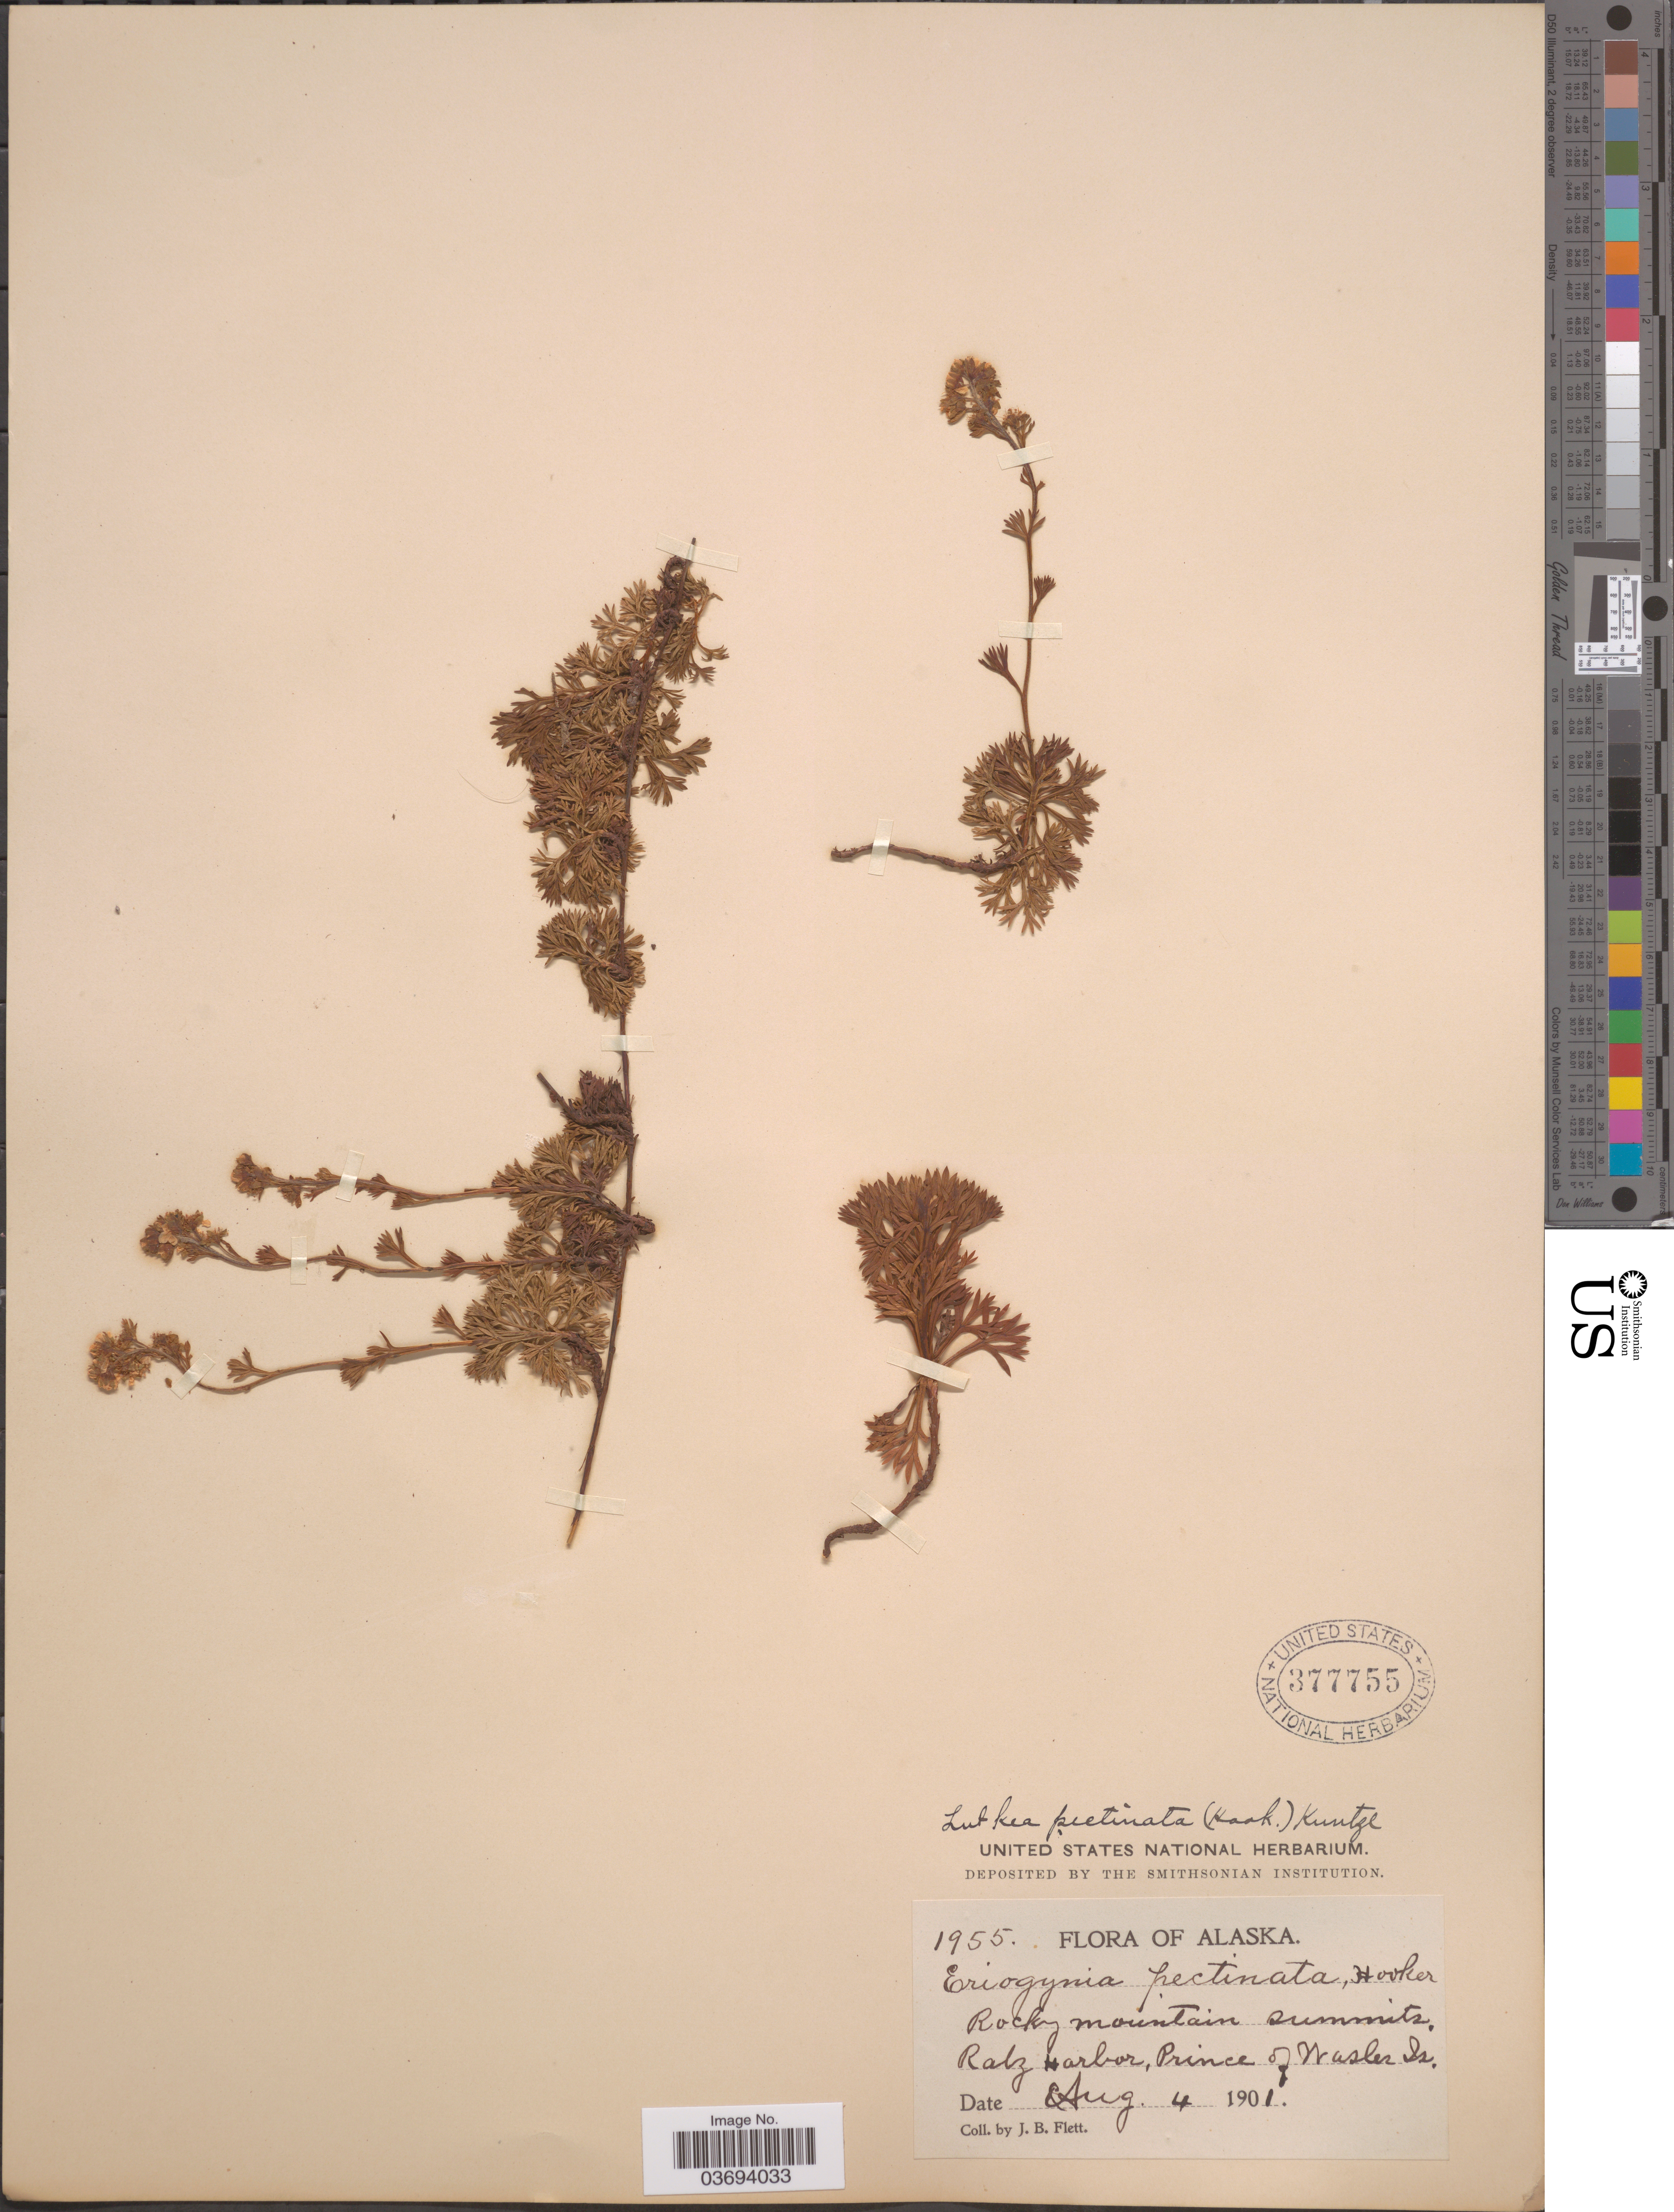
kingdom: Plantae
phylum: Tracheophyta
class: Magnoliopsida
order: Rosales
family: Rosaceae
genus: Luetkea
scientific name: Luetkea pectinata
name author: (Pursh) Kuntze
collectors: J. Flett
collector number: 1955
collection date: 1901-08-04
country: United States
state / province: Alaska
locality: Rocky mountain summits. Ratz Harbor, Prince of Wasler Is.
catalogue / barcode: US 377755